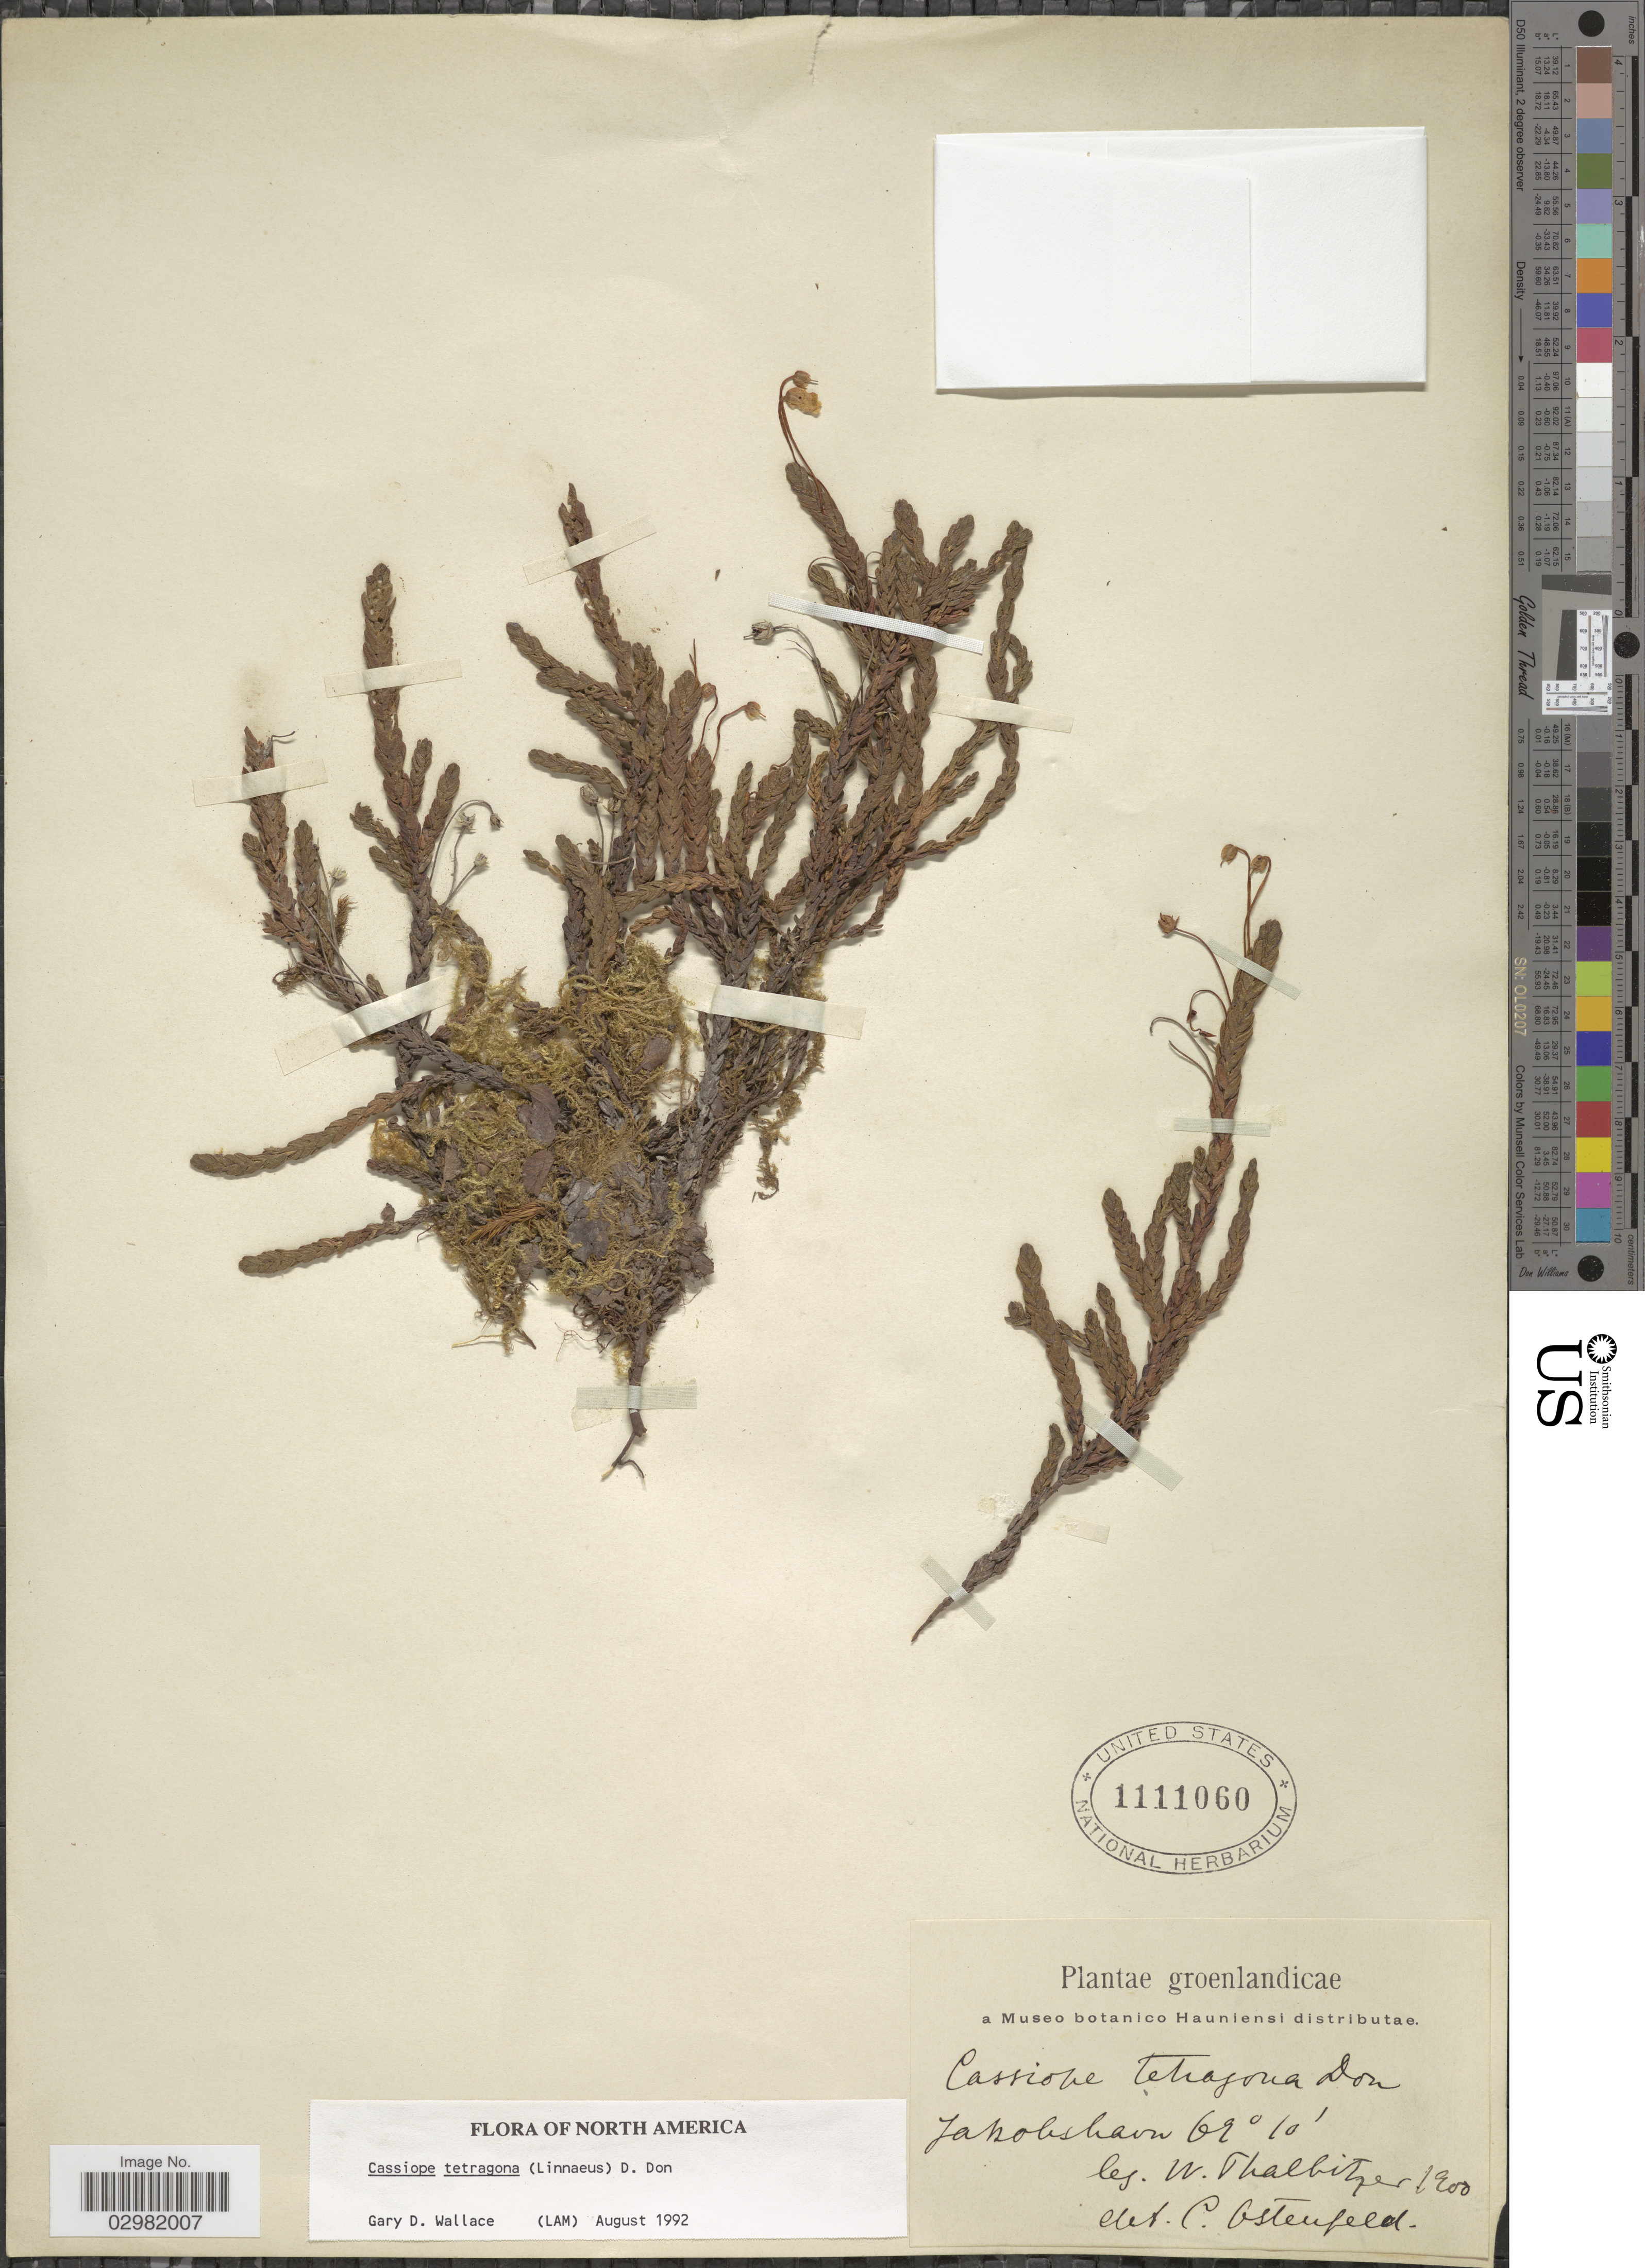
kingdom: Plantae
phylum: Tracheophyta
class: Magnoliopsida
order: Ericales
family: Ericaceae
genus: Cassiope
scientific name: Cassiope tetragona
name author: (L.) D. Don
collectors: W. Thalbitzer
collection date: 1900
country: Greenland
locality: Jakobshavn.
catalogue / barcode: US 1111060